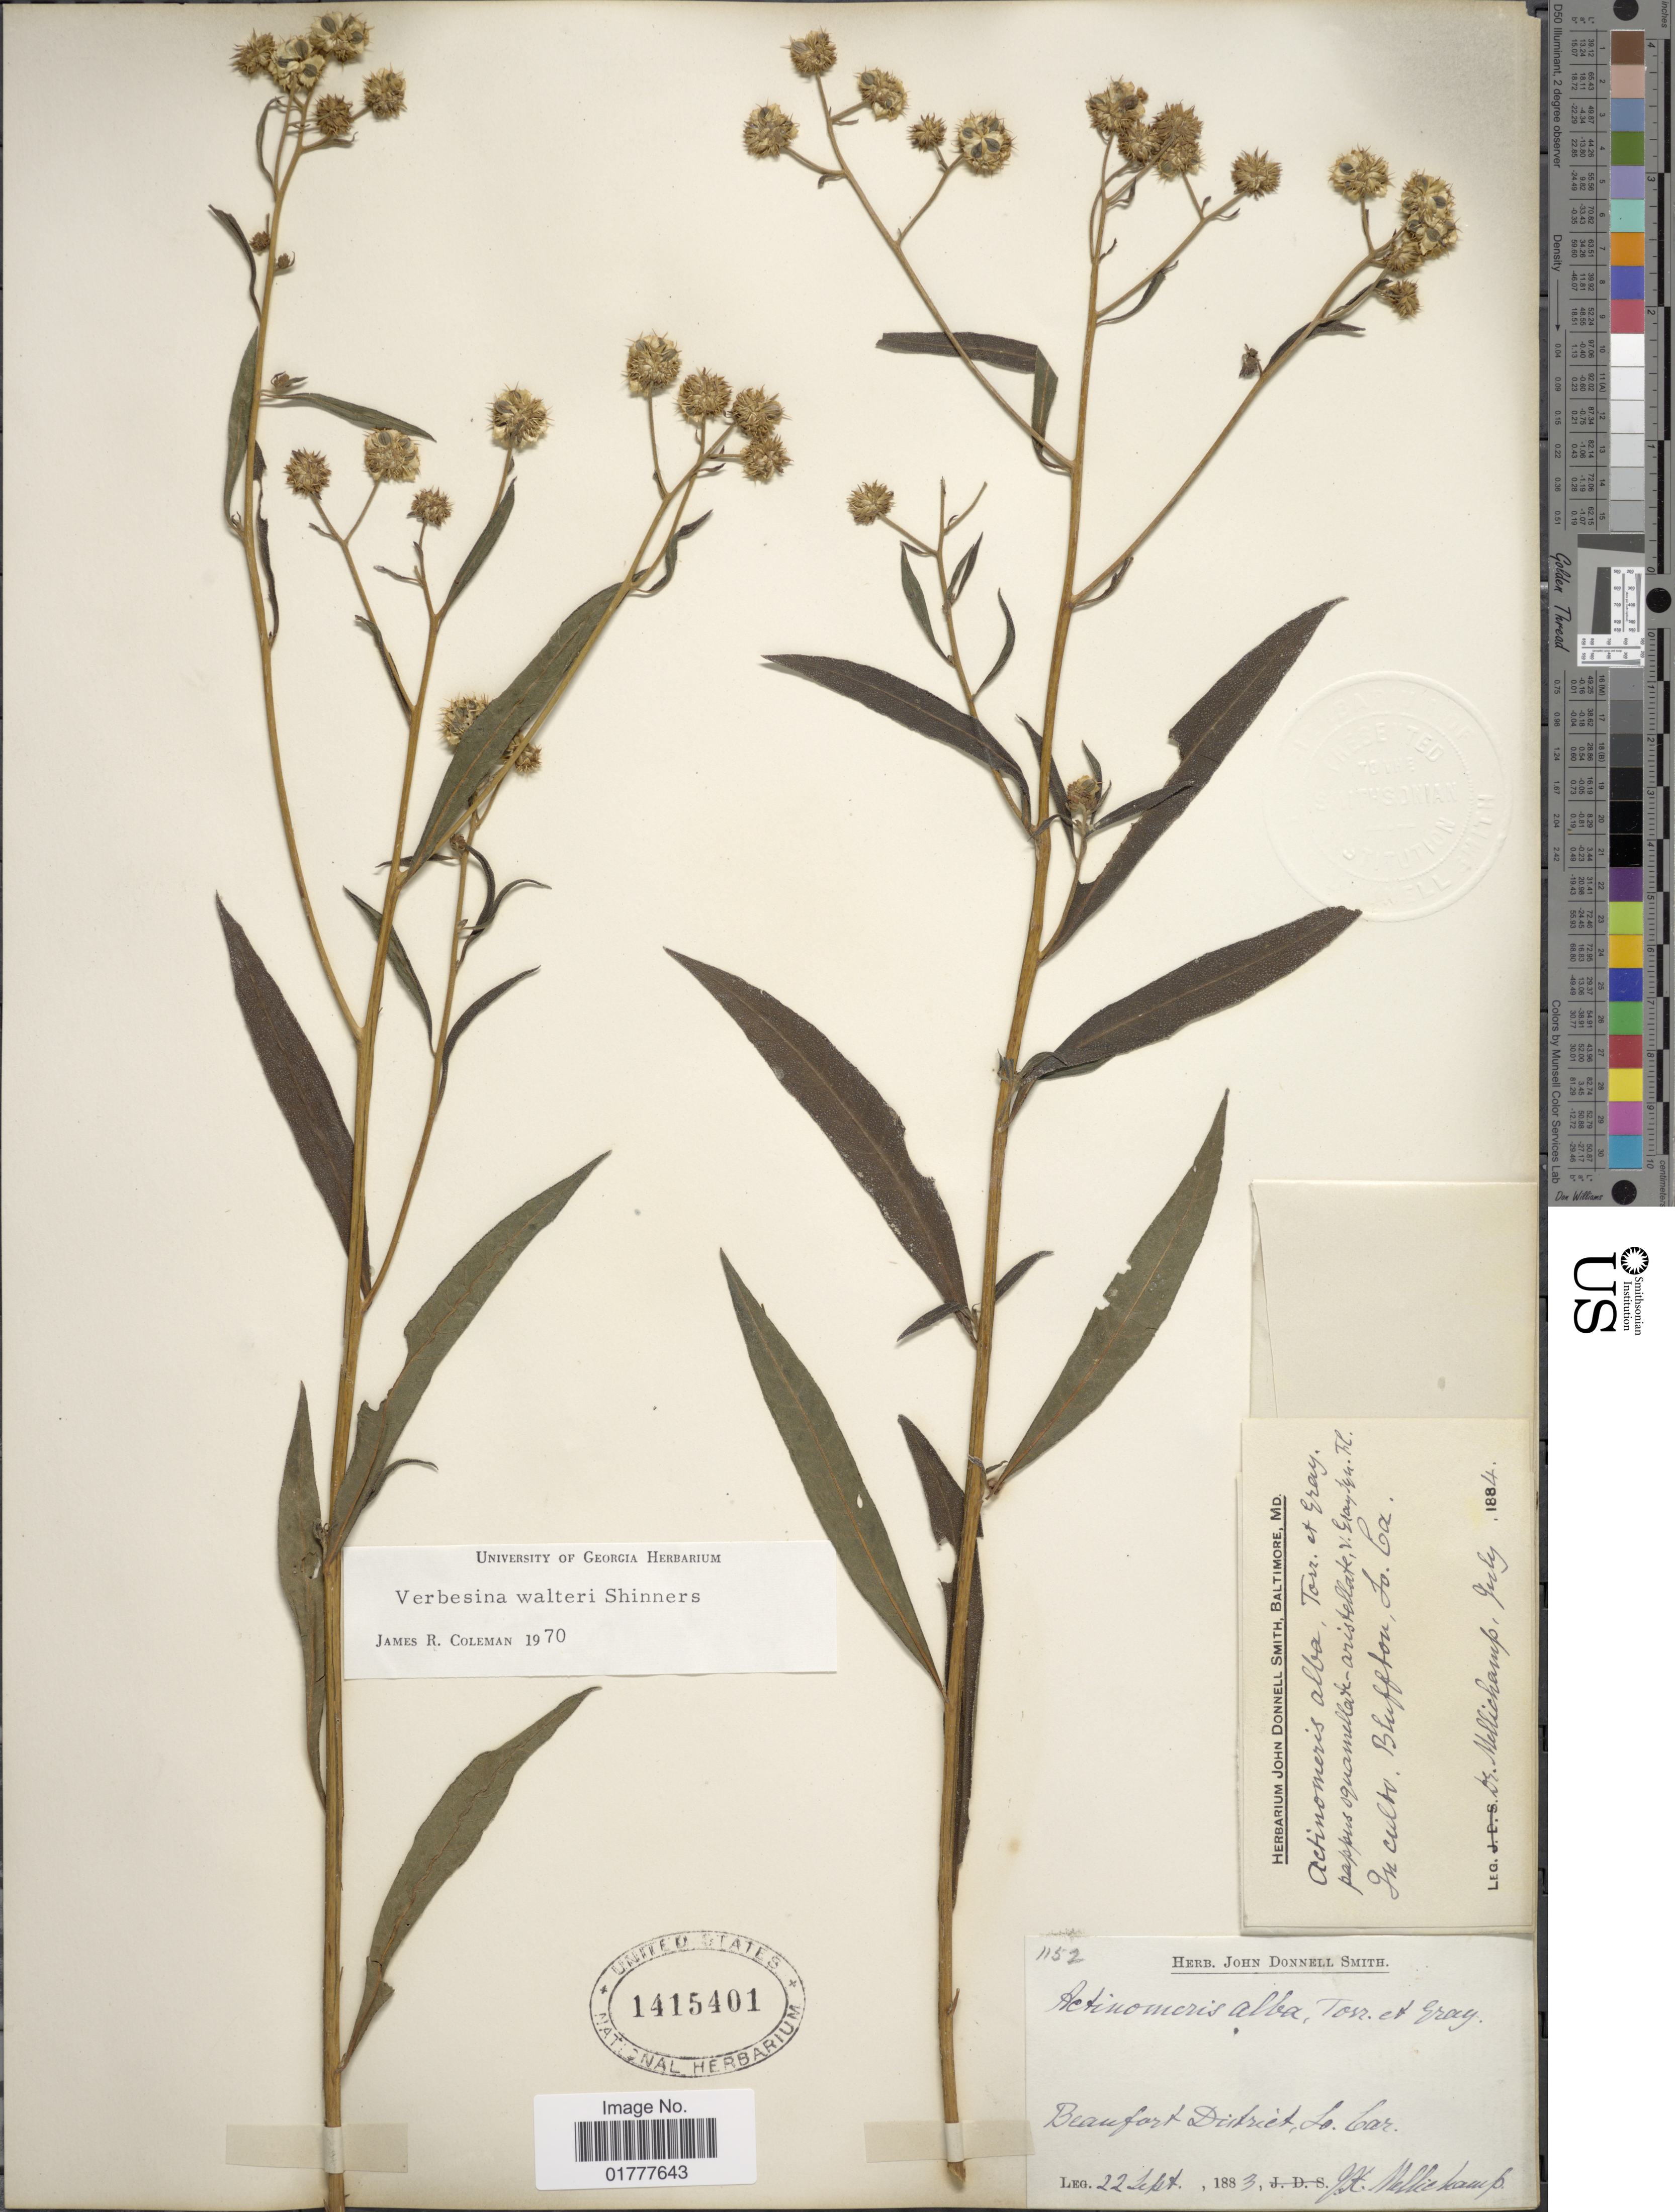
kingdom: Plantae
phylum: Tracheophyta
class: Magnoliopsida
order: Asterales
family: Asteraceae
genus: Actinomeris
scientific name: Actinomeris paniculata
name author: Small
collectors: J. H. Mellichamp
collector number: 1152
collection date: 1883-09-22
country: United States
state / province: South Carolina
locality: Beaufort District, So. Car.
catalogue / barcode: US 1415401